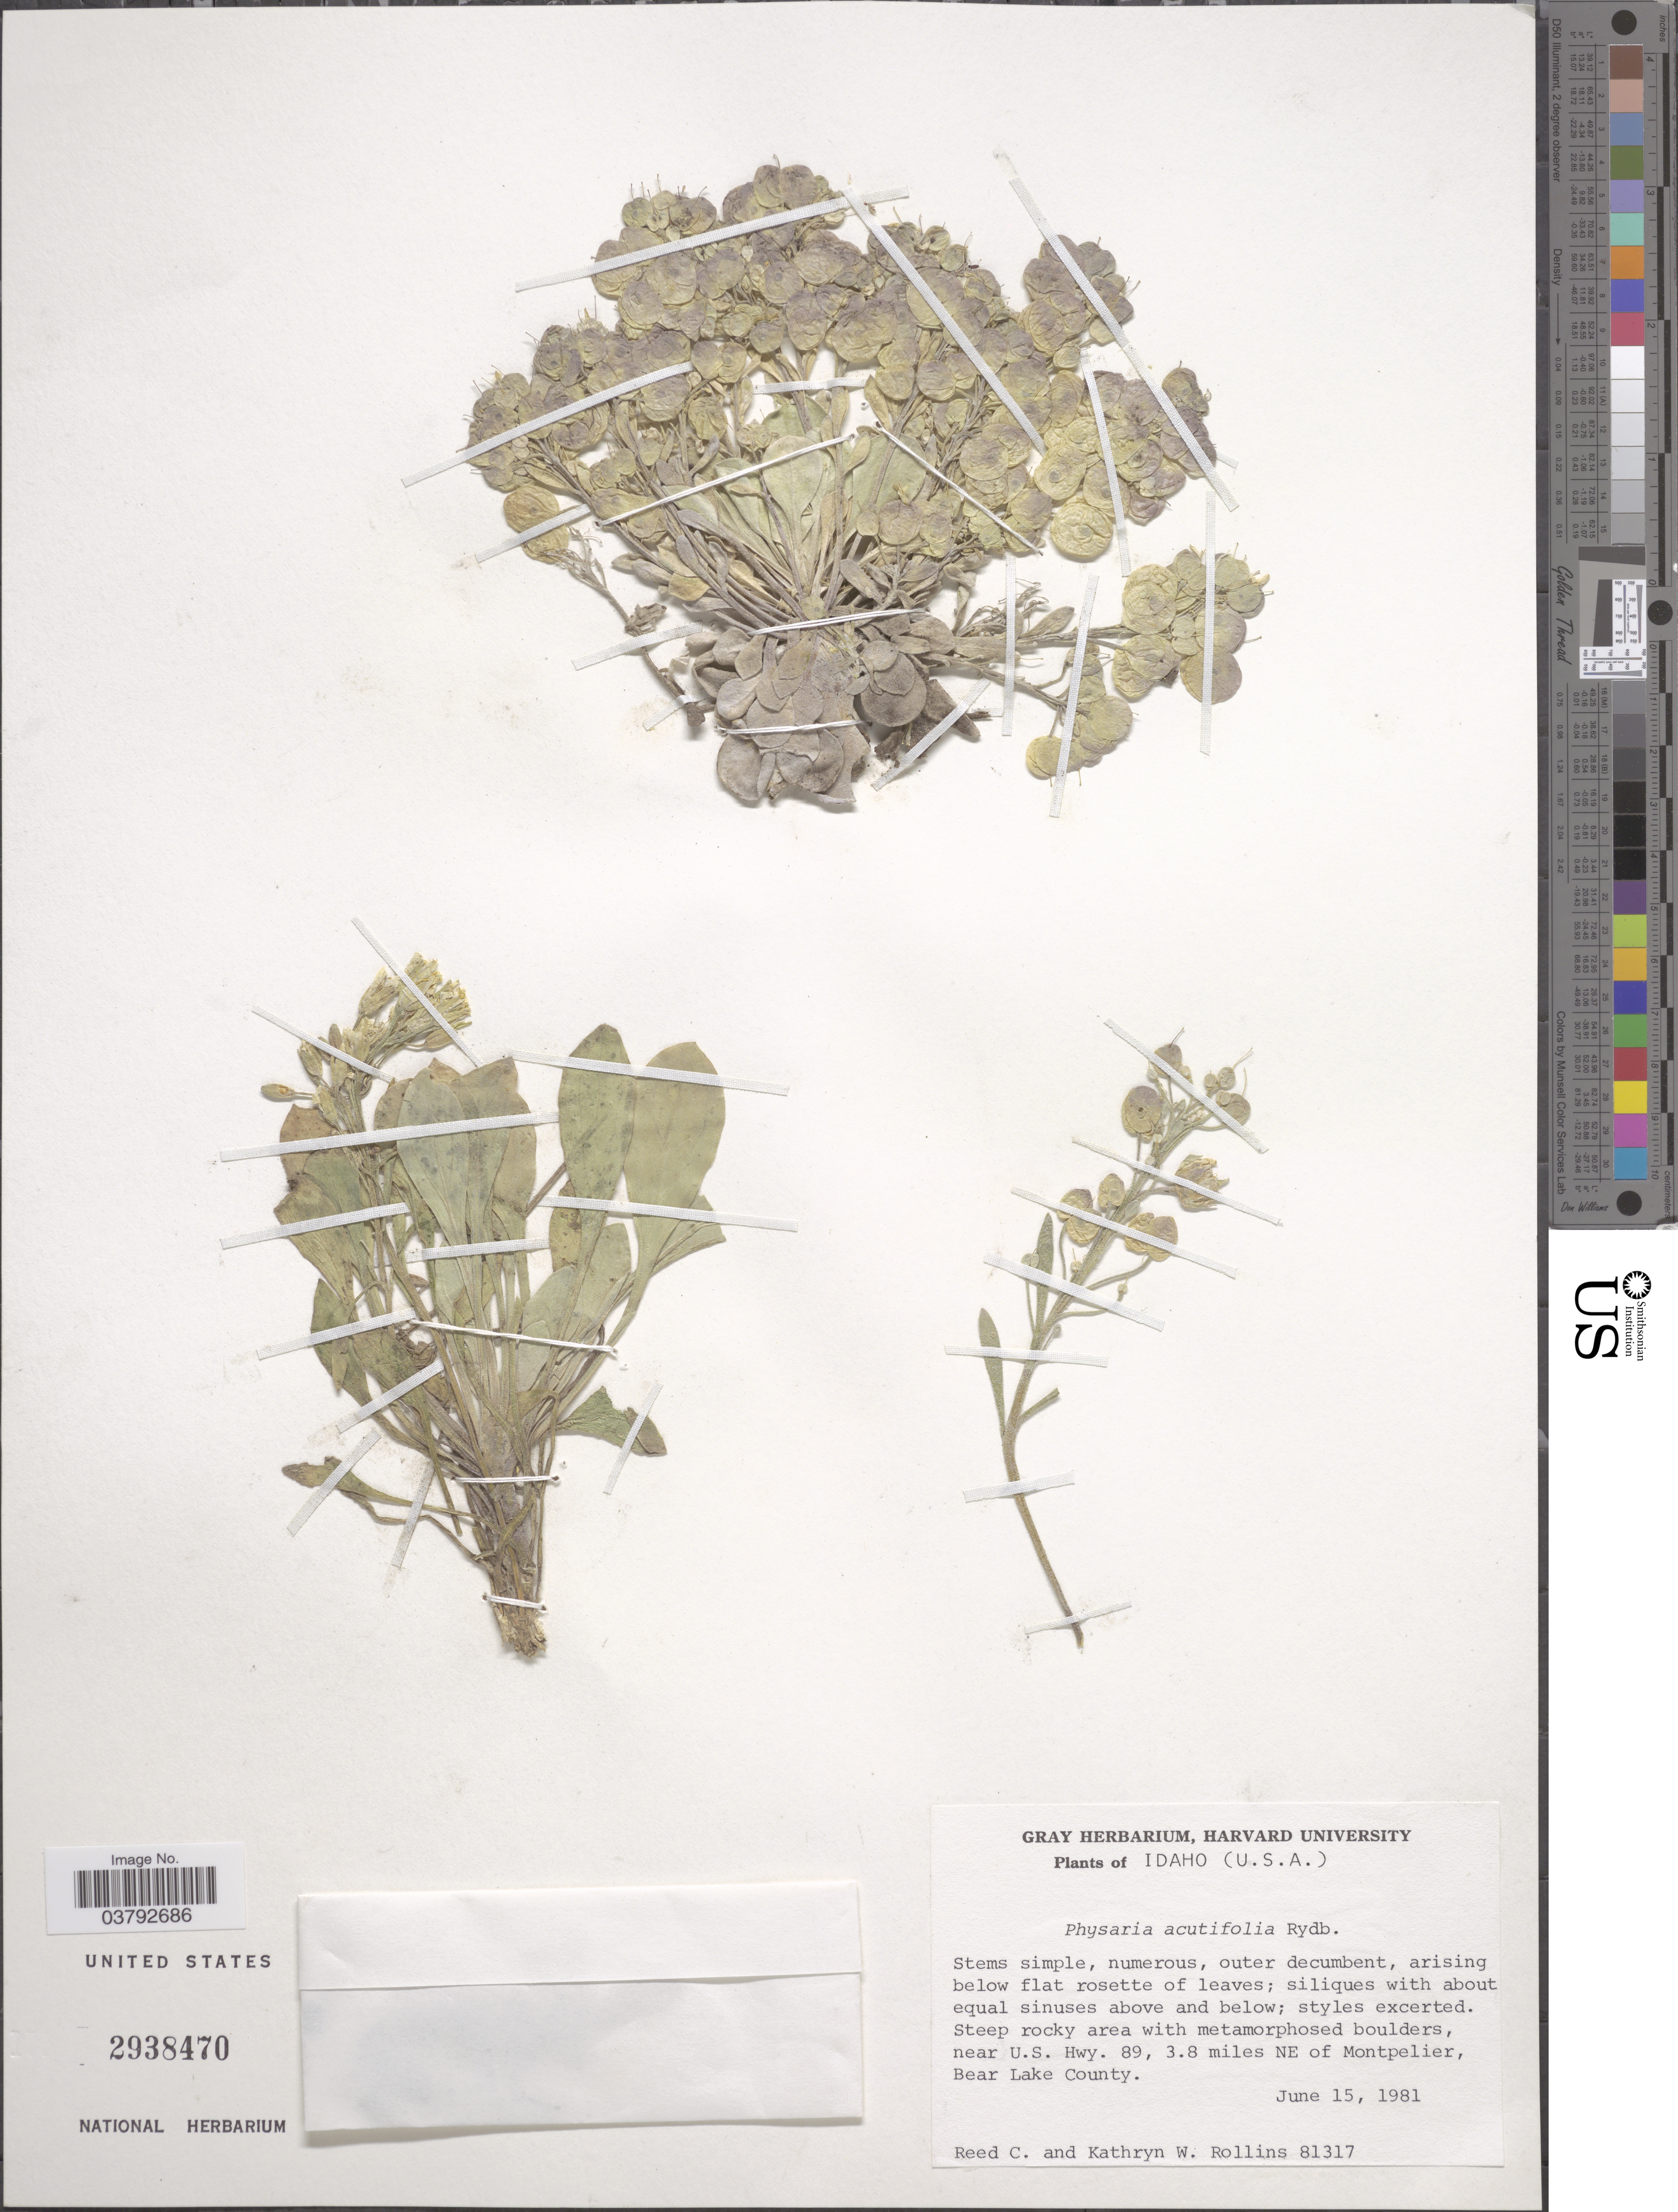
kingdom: Plantae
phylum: Tracheophyta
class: Magnoliopsida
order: Brassicales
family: Brassicaceae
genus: Physaria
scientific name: Physaria acutifolia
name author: Rydb.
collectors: R. C. Rollins & K. W. Rollins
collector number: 81317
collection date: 1981-06-15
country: United States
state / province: Idaho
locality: Near U.S. Hwy. 89, 3.8 miles NE of Montpelier, Bear Lake County.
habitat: steep rocky area with metamorphosed boulders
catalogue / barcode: US 2938470